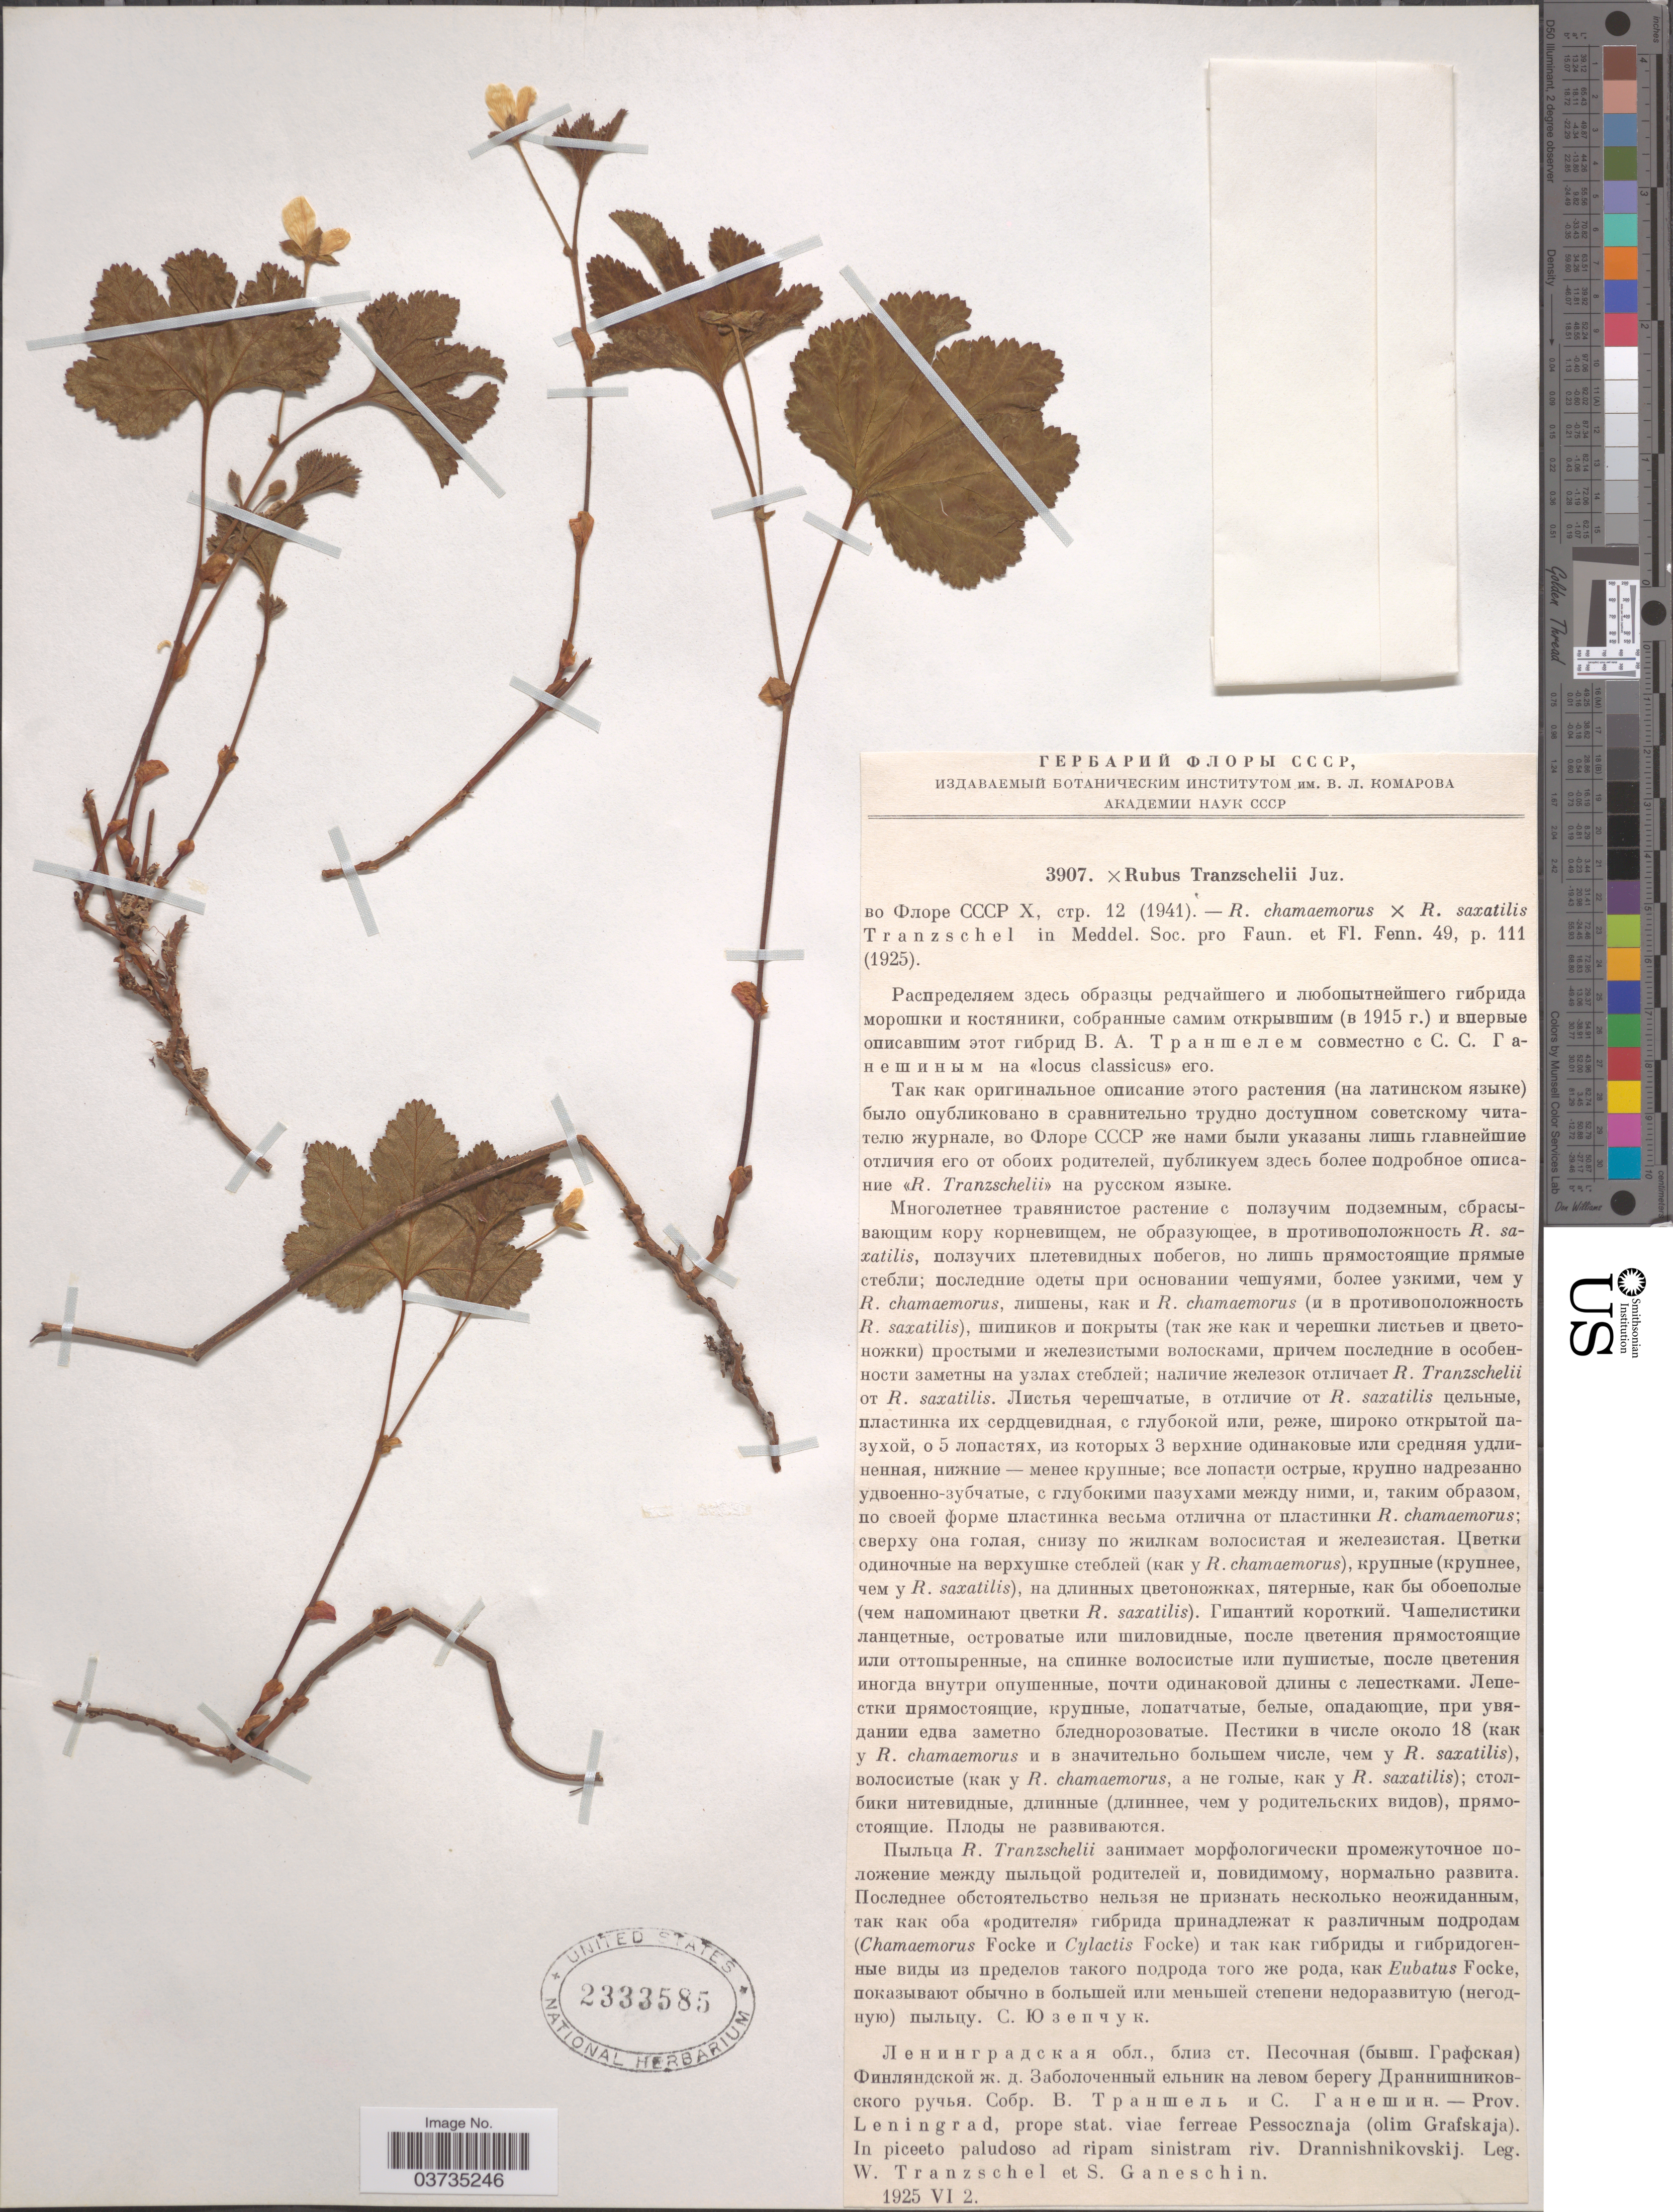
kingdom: Plantae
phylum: Tracheophyta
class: Magnoliopsida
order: Rosales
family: Rosaceae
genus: Rubus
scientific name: x Rubus tranzschelii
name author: Juz.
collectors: W. Tranzschel & S. Ganeschin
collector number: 3907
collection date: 1925-06-02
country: Russian Federation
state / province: Leningrad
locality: Prov. Leningrad, prope stat. viae ferreae Pessocznaja (olim Grafskaja). In piceeto paludoso ad ripam sinistram riv. Drannishnikovskij.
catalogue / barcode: US 2333585